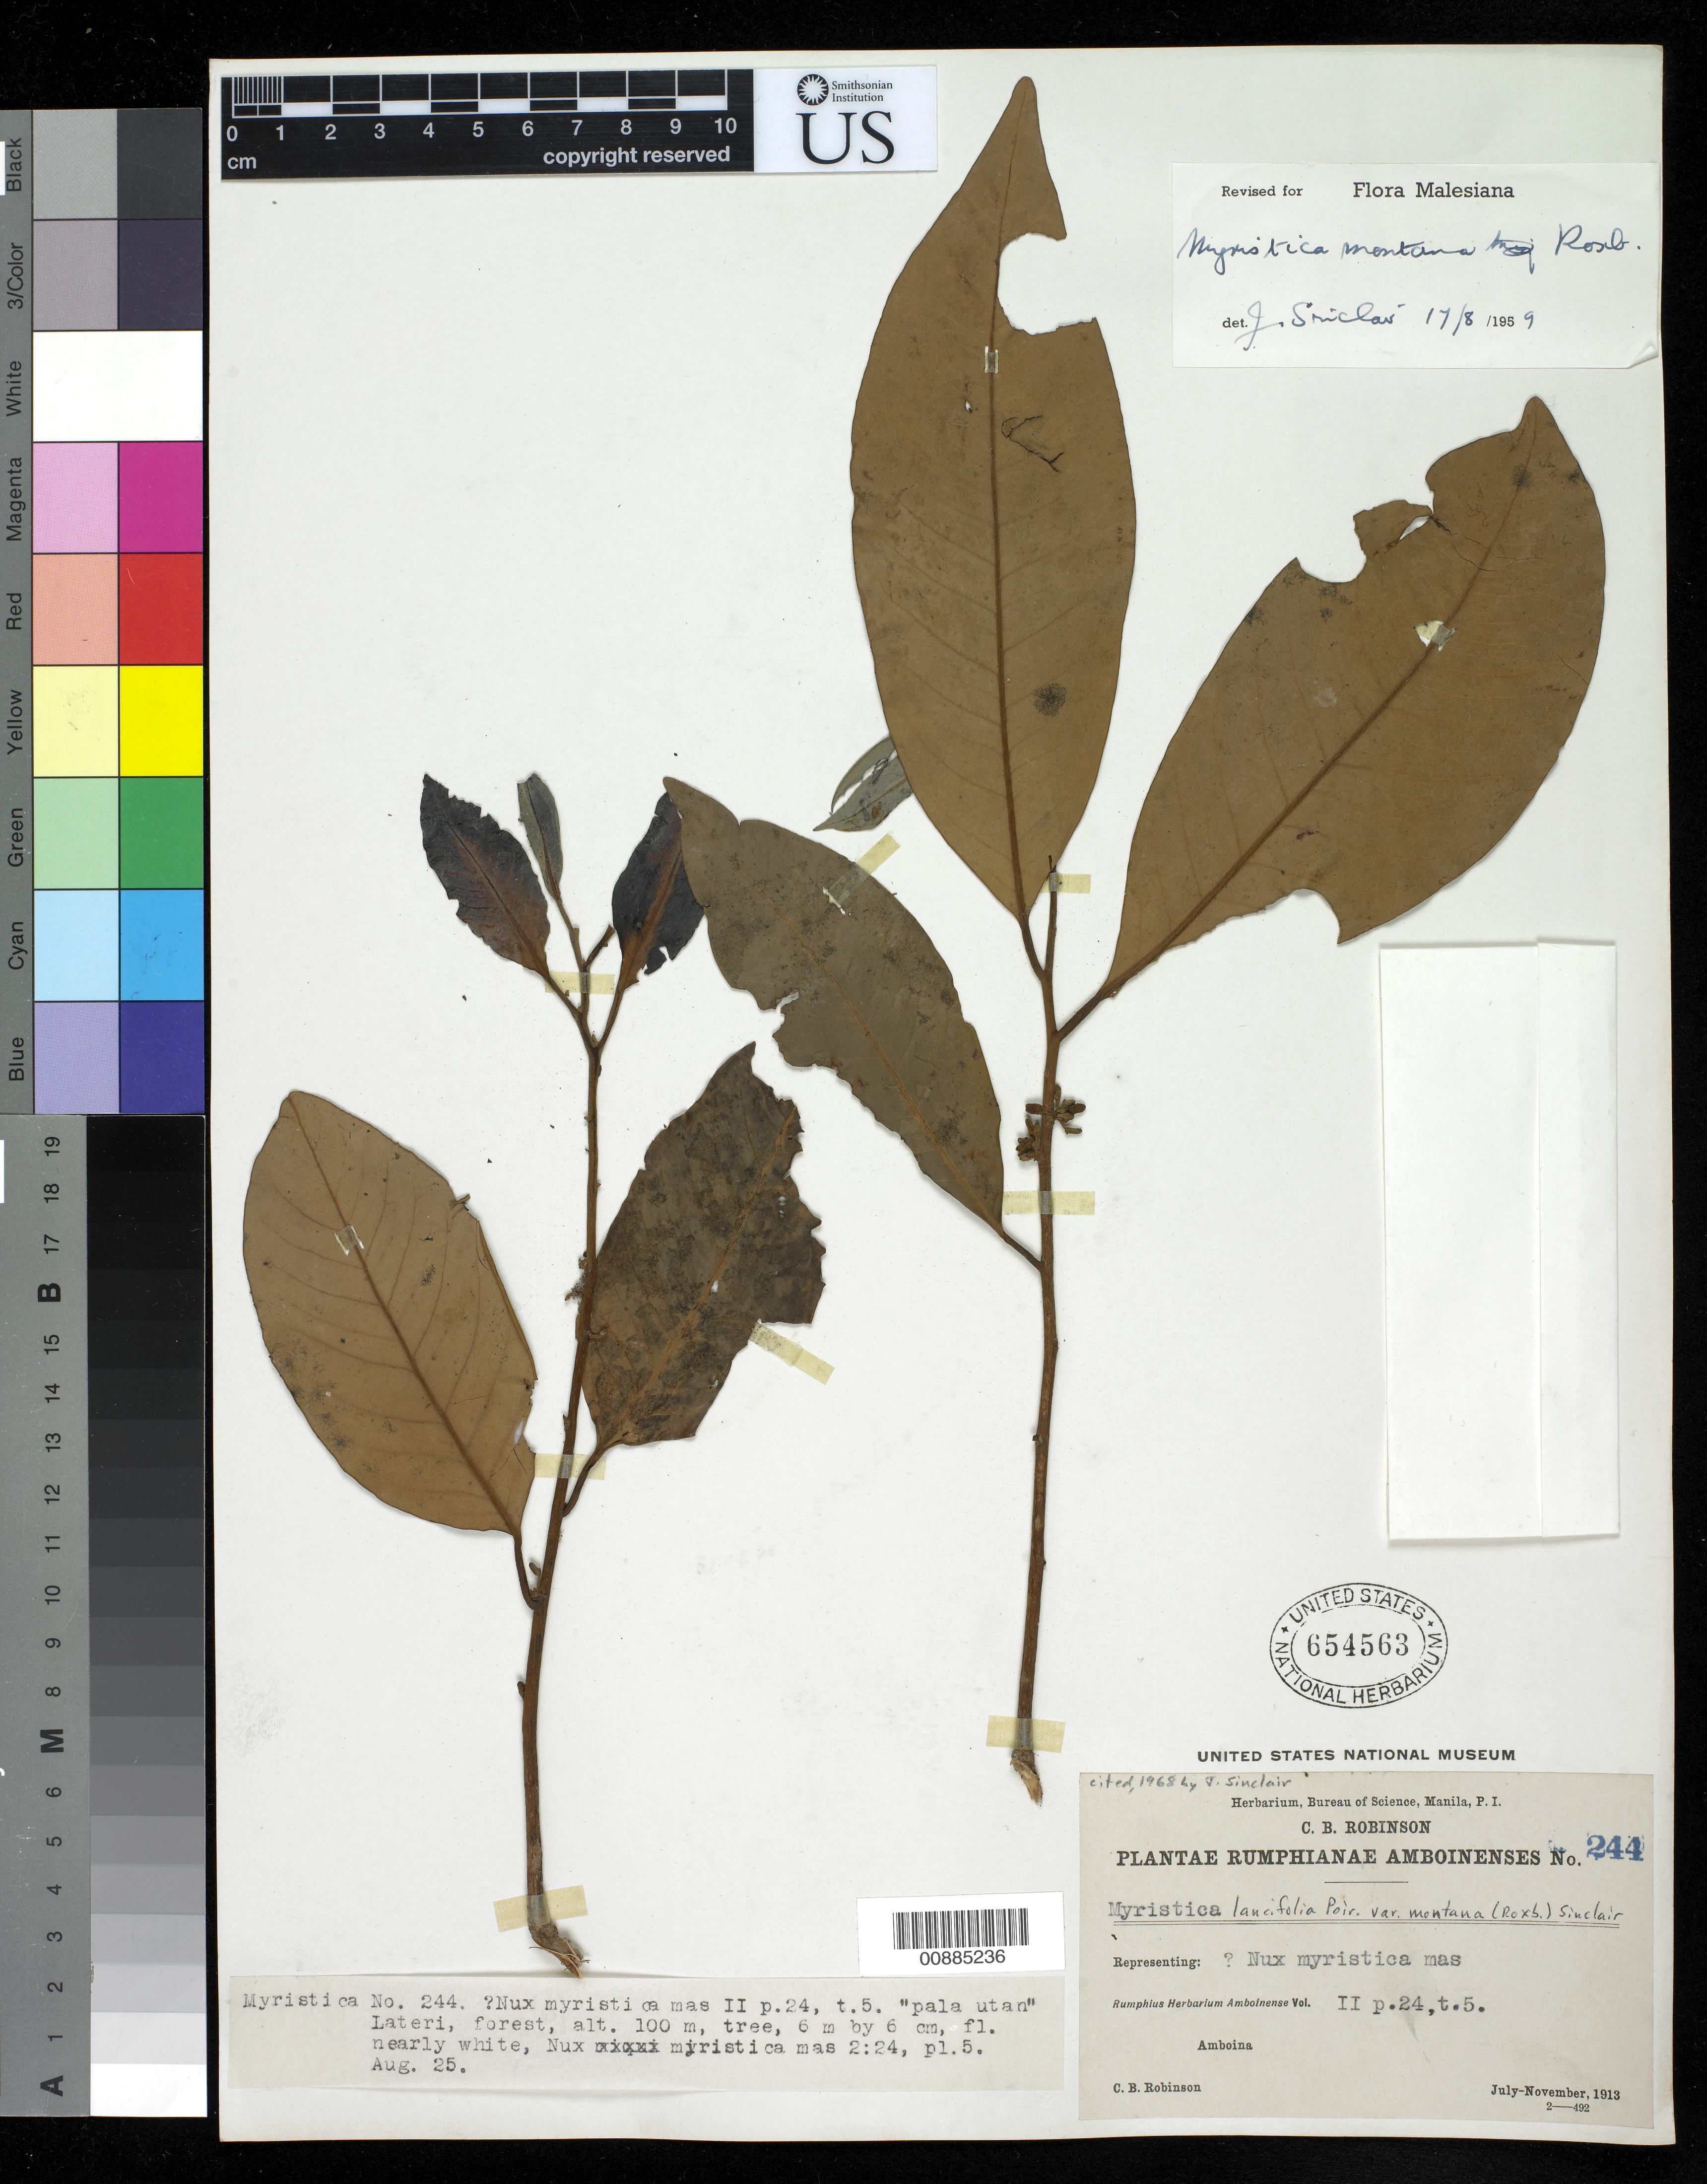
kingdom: Plantae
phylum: Tracheophyta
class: Magnoliopsida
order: Magnoliales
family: Myristicaceae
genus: Myristica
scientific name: Myristica lancifolia var. montana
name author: (Roxb.) J. Sinclair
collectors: C. Robinson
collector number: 244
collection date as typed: Jul 1913 to Nov 1913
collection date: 1913-07/1913-11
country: Indonesia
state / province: Maluku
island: Amboina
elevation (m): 100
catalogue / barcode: US 654563